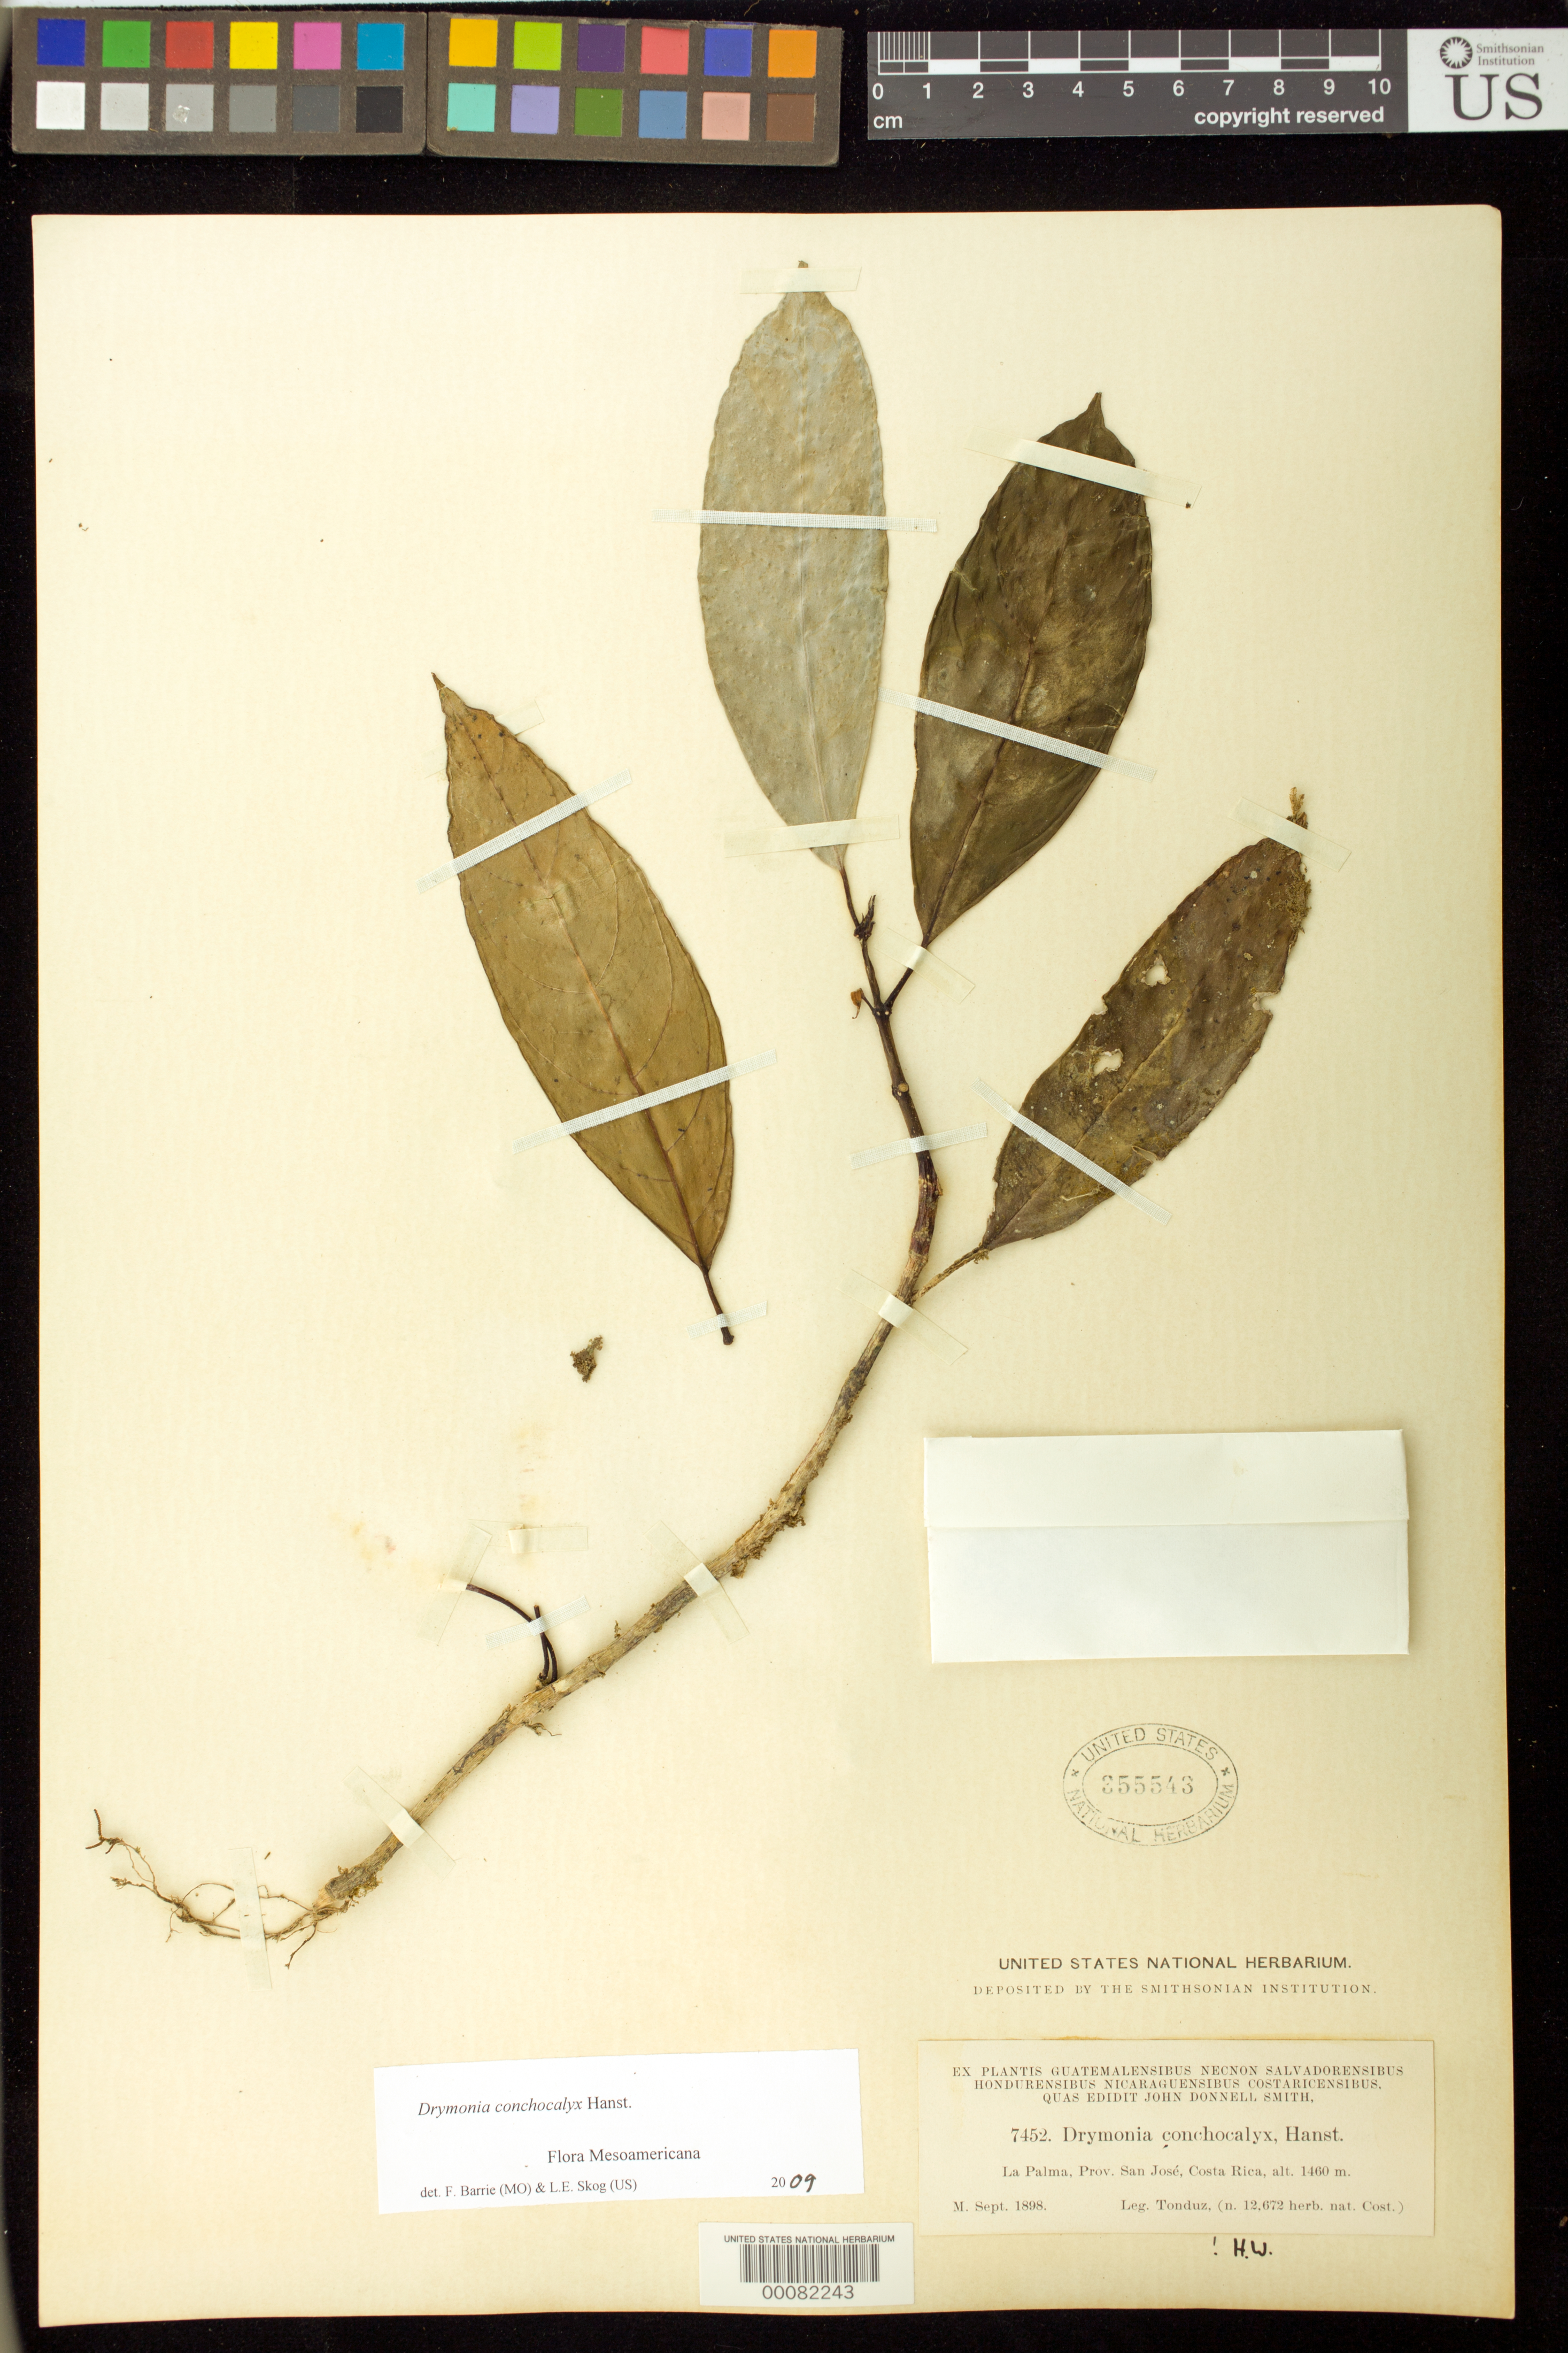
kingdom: Plantae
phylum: Tracheophyta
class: Magnoliopsida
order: Lamiales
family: Gesneriaceae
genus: Drymonia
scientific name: Drymonia conchocalyx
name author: Hanst.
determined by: Wiehler, H. J.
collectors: A. Tonduz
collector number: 7452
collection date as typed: Sep 1898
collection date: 1898-09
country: Costa Rica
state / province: San José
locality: La Palma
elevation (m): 1460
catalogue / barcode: US 355543